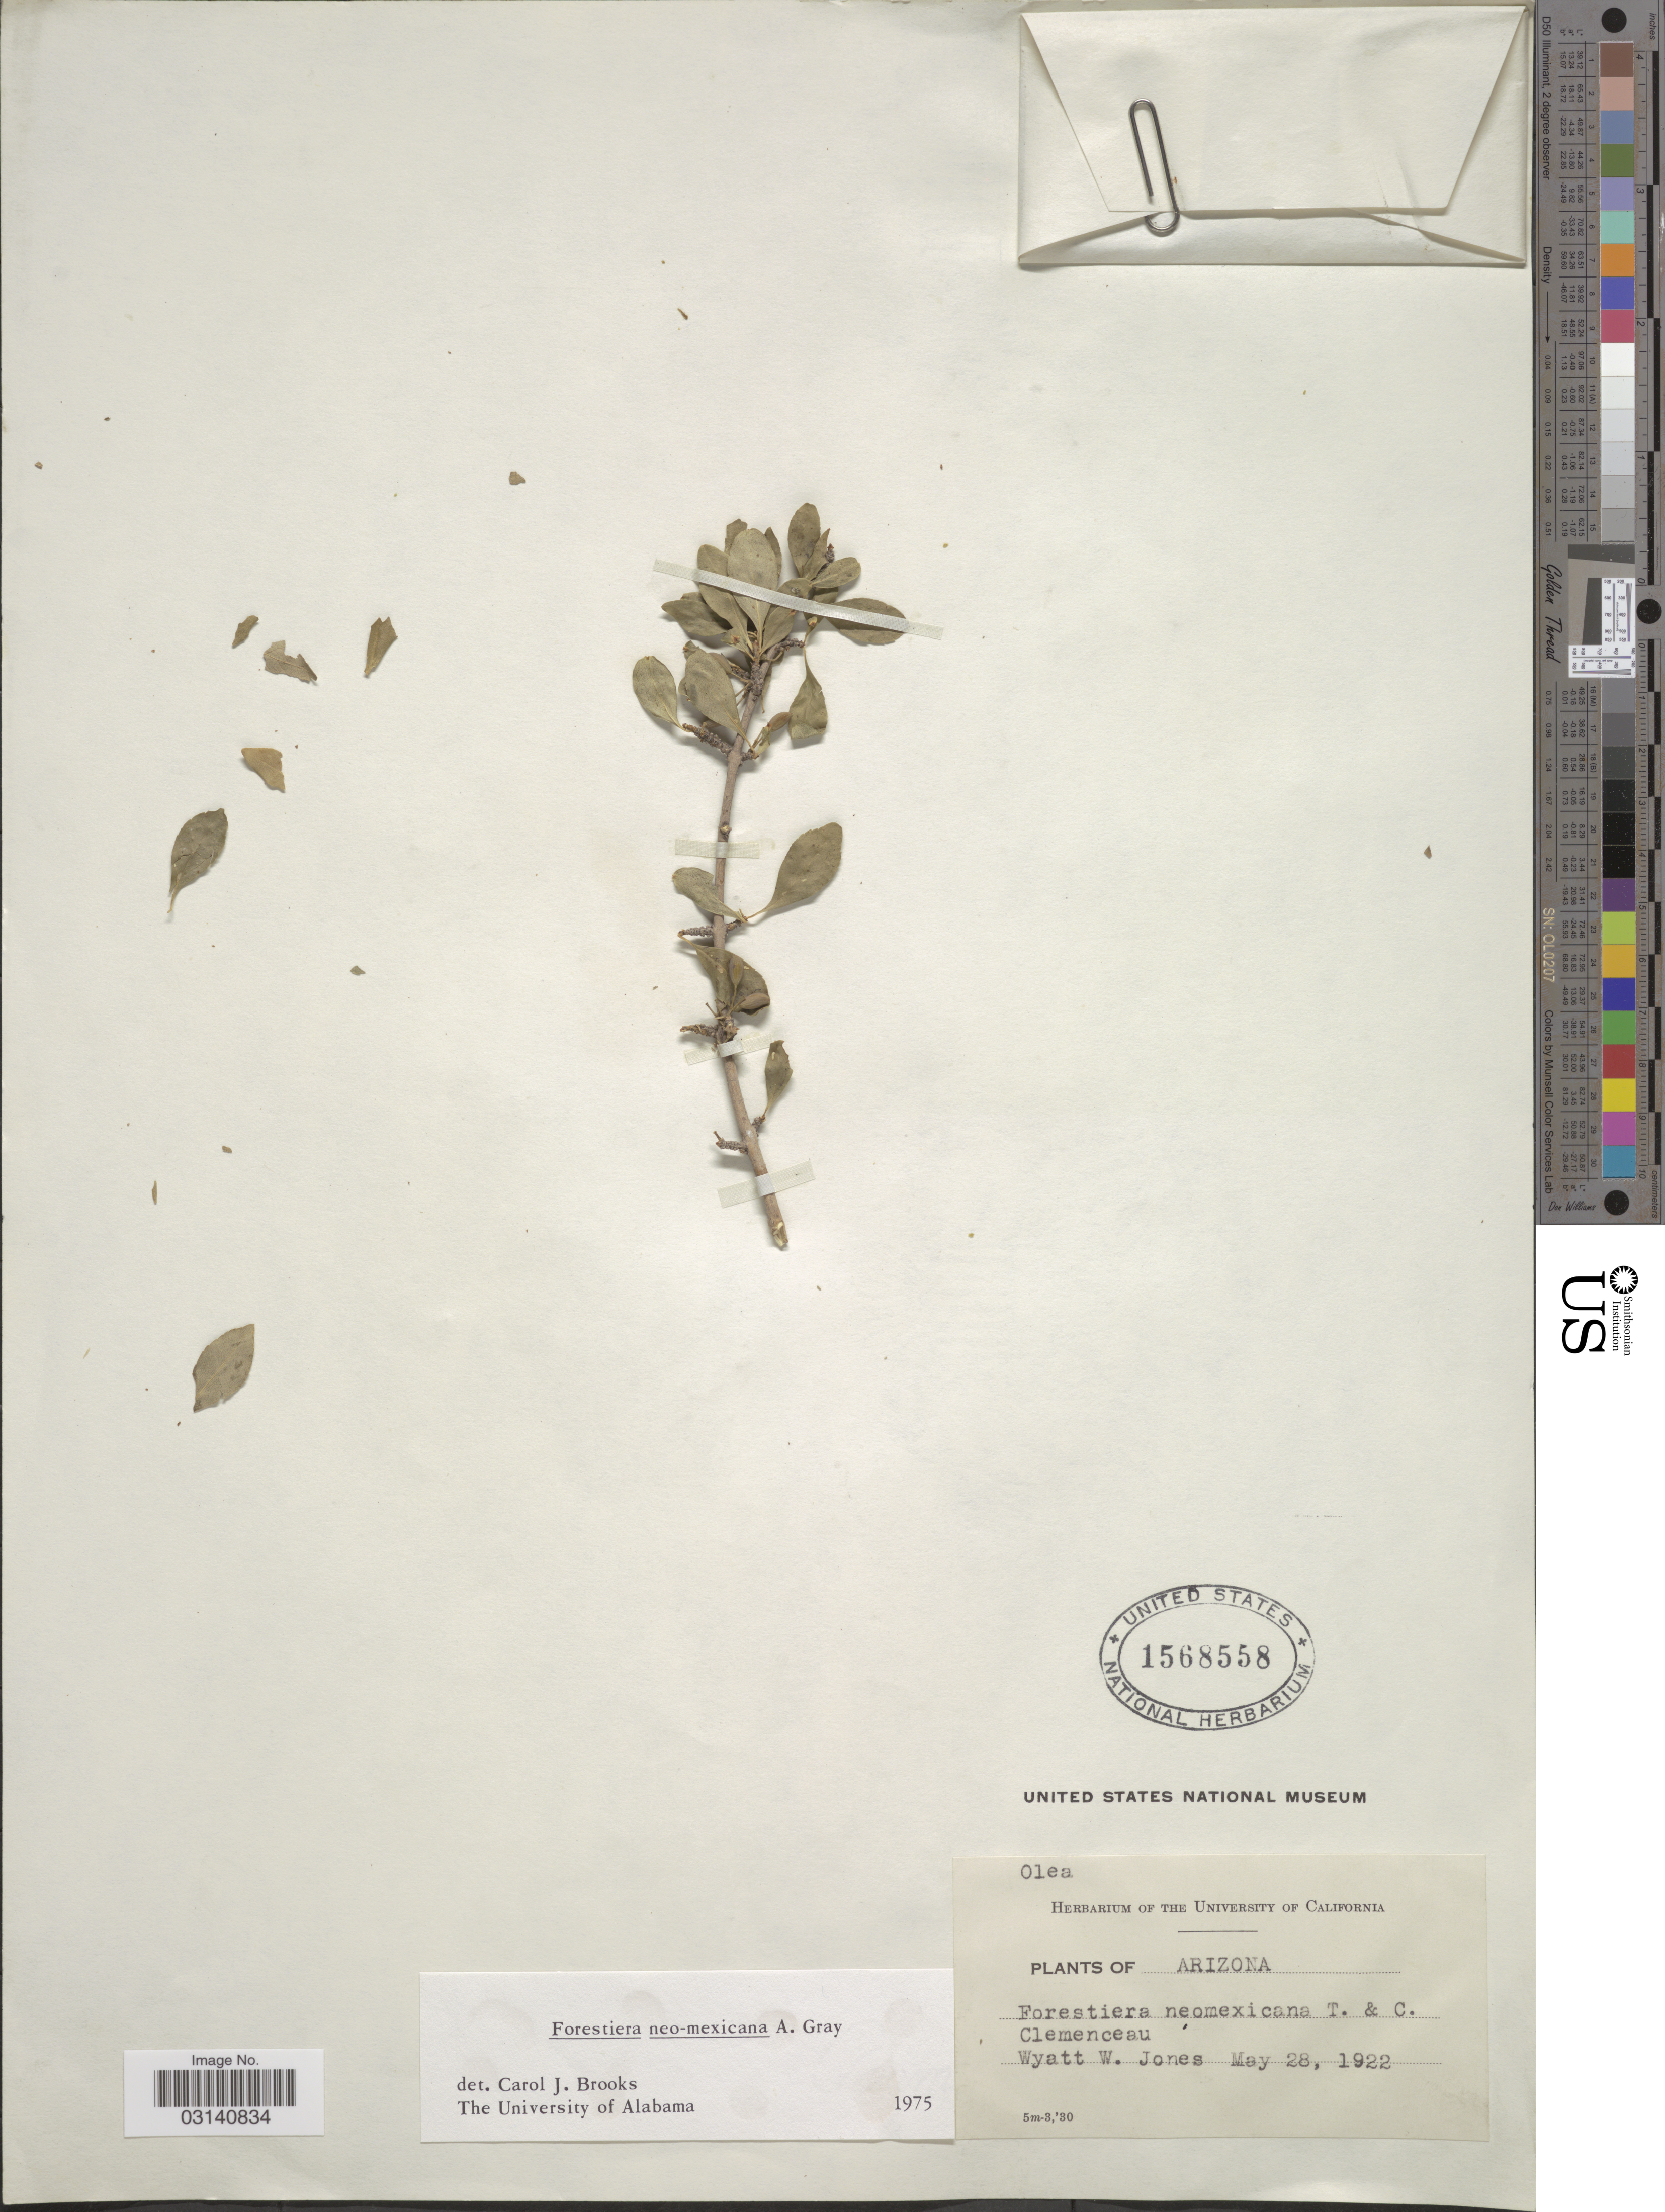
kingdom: Plantae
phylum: Tracheophyta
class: Magnoliopsida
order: Lamiales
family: Oleaceae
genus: Forestiera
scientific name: Forestiera neomexicana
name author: A. Gray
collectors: W. W. Jones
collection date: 1922-05-28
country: United States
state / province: Arizona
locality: Clemenceau.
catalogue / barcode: US 1568558